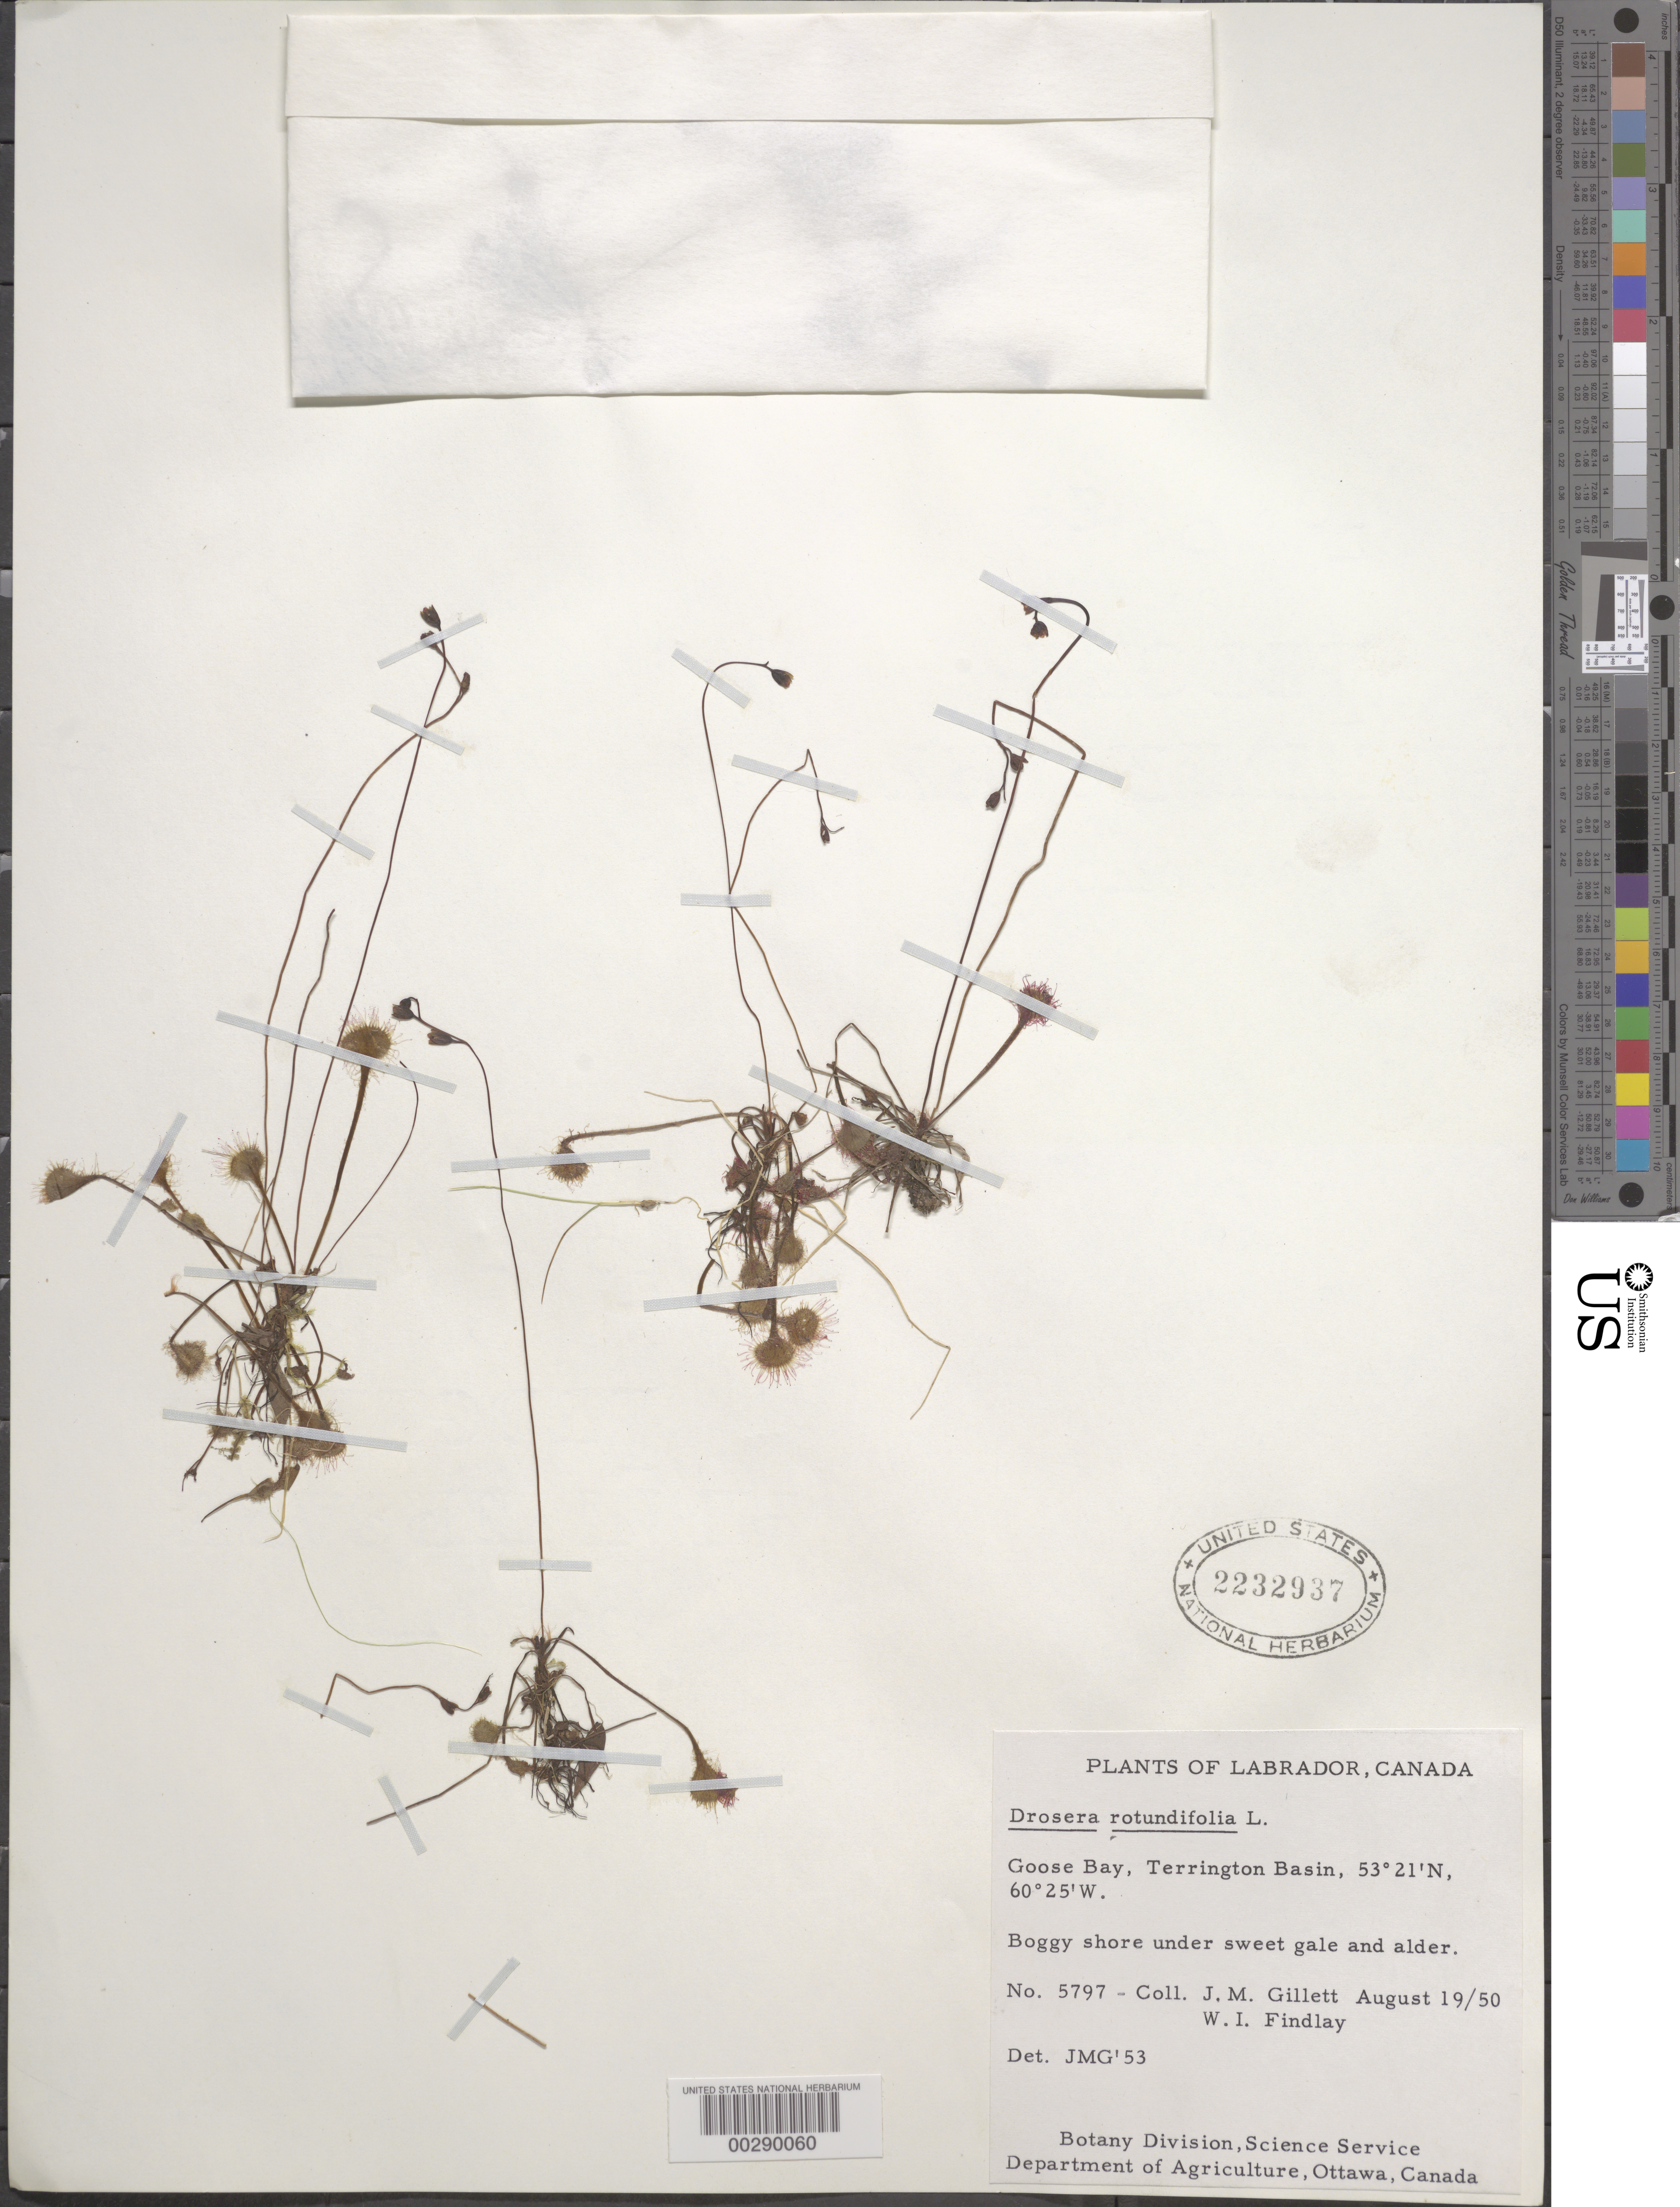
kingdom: Plantae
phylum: Tracheophyta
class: Magnoliopsida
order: Caryophyllales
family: Droseraceae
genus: Drosera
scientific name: Drosera rotundifolia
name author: L.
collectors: J. Gillett & W. Findlay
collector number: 5797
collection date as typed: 19 Aug 1950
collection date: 1950-08-19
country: Canada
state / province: Newfoundland and Labrador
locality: Labrador, goose bay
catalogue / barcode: US 2232937